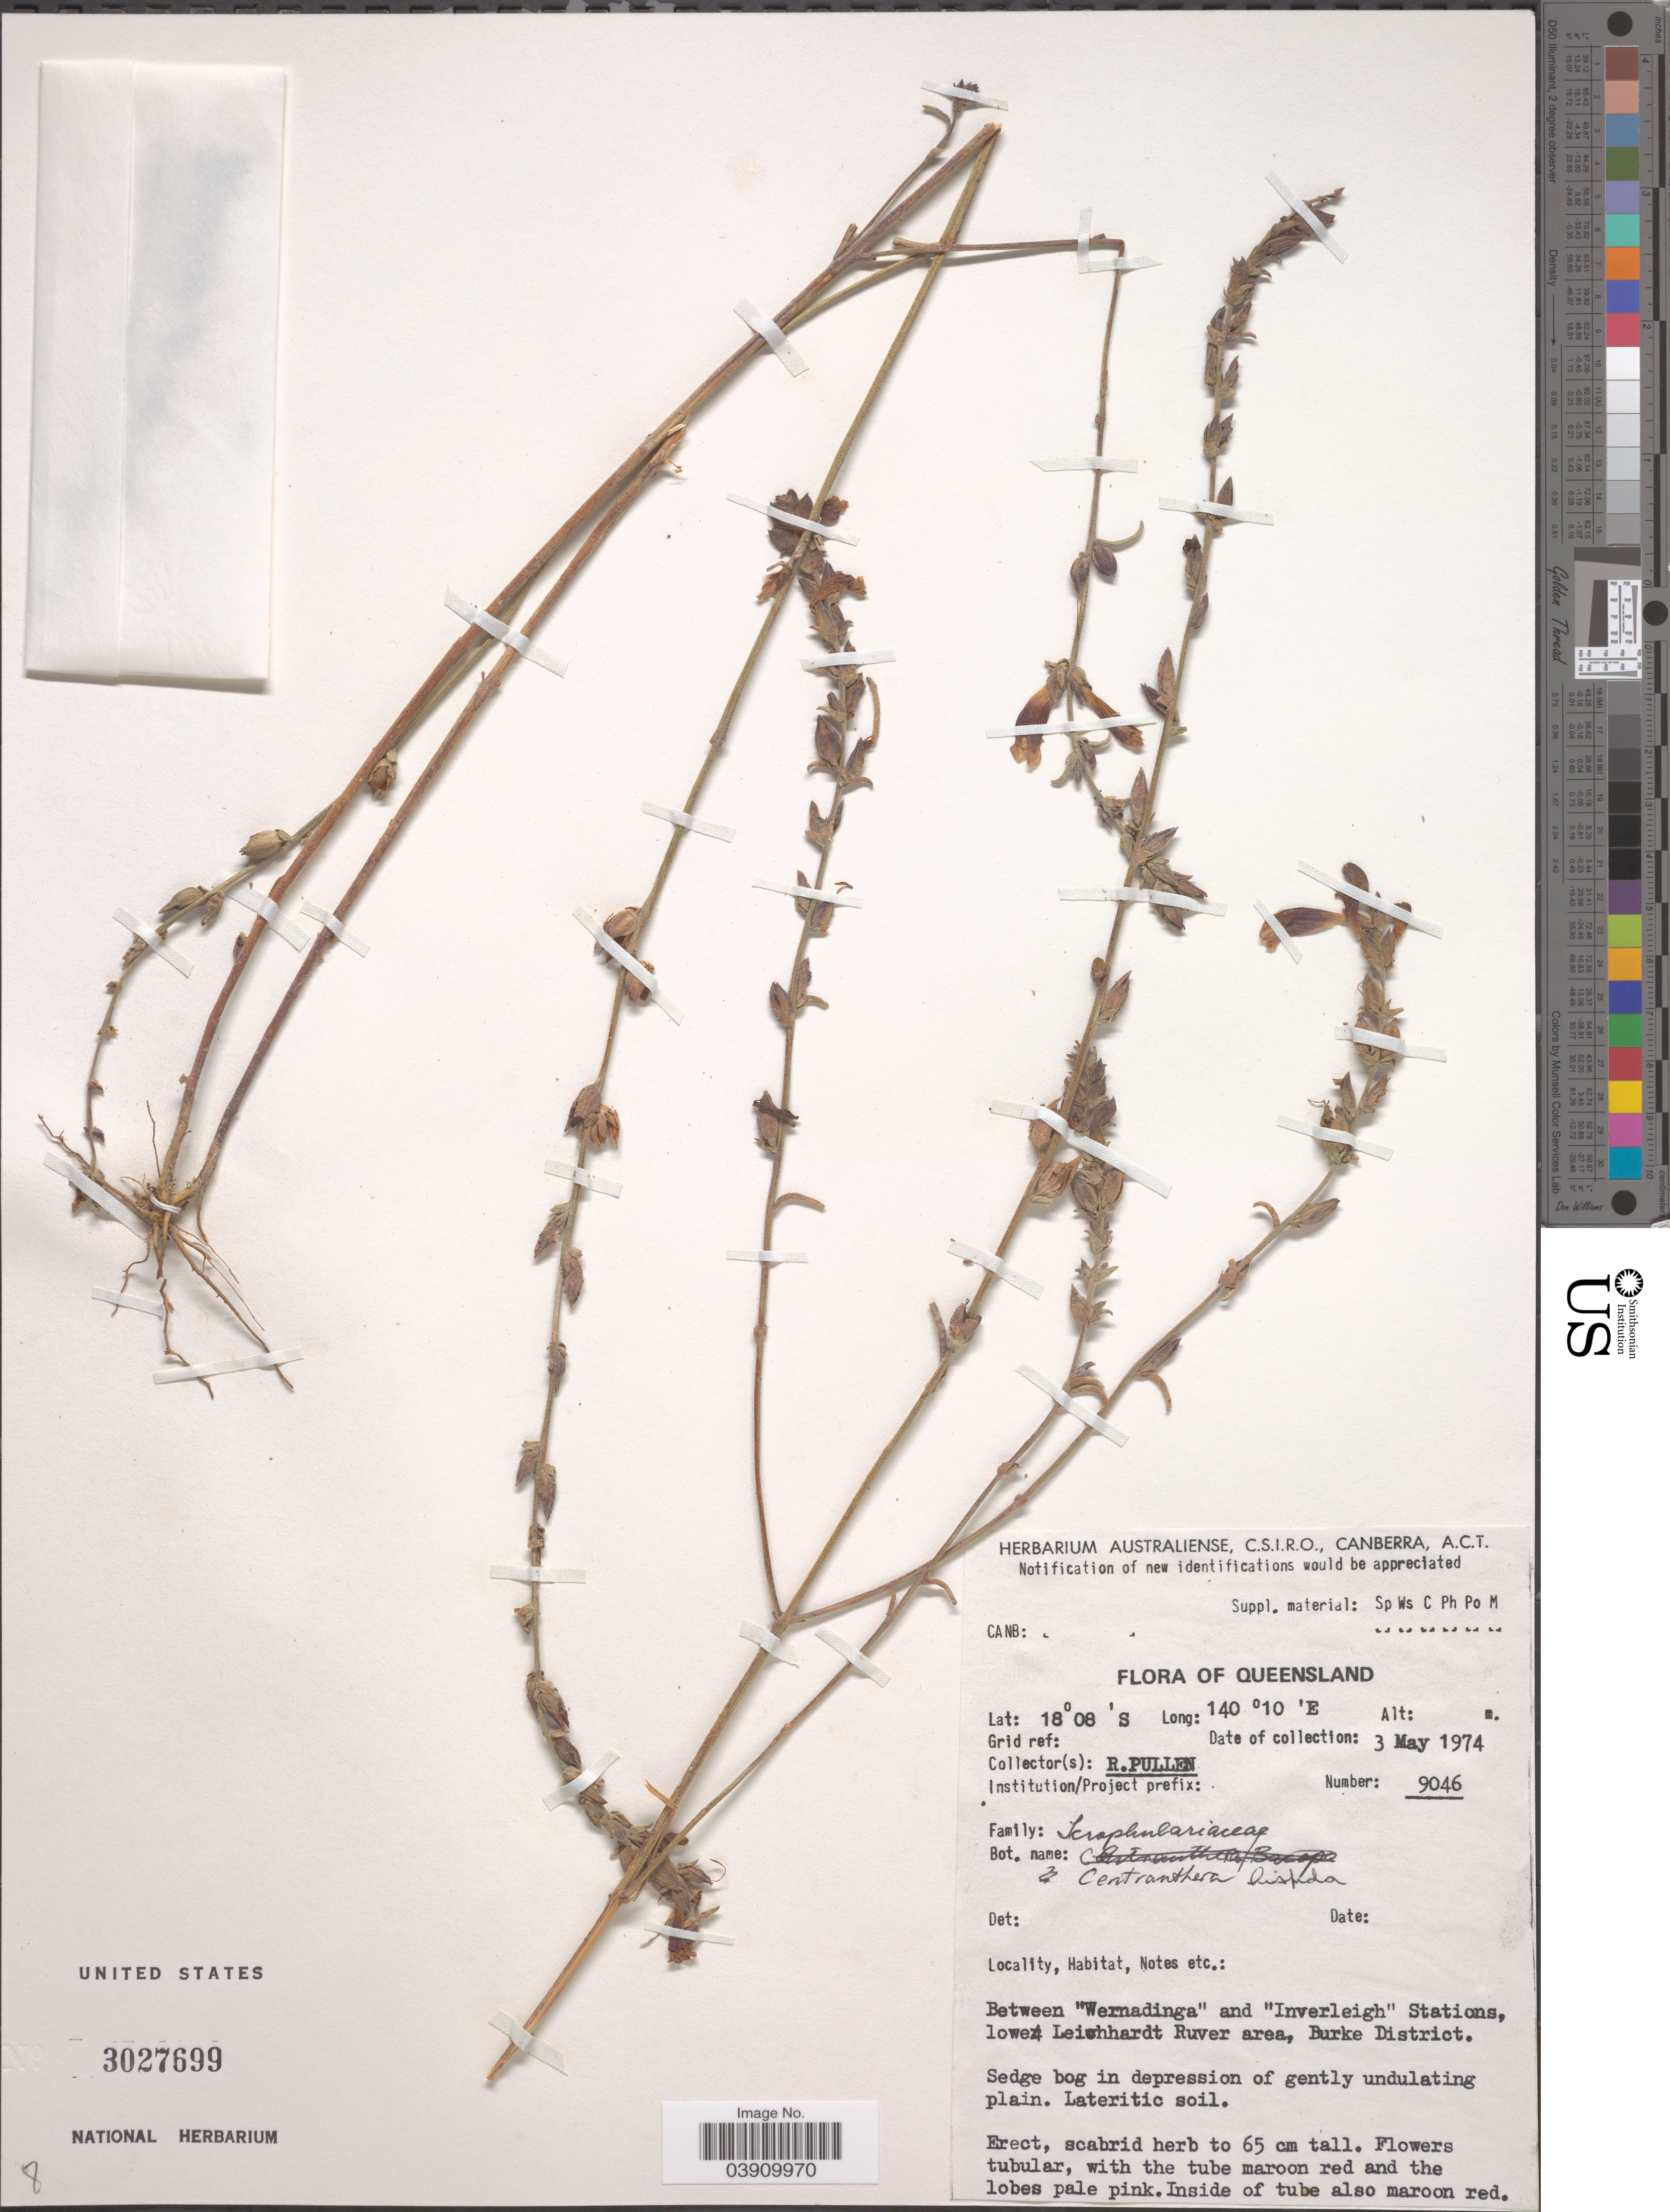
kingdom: Plantae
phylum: Tracheophyta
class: Magnoliopsida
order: Lamiales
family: Orobanchaceae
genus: Razumovia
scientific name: Razumovia hispida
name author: Britten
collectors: R. Pullen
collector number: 9046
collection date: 1974-05-03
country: Australia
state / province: Queensland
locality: Between "Wernadinga" and "Inverleigh" Stations, lower Leichhardt Ruver area, Burke District.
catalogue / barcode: US 3027699